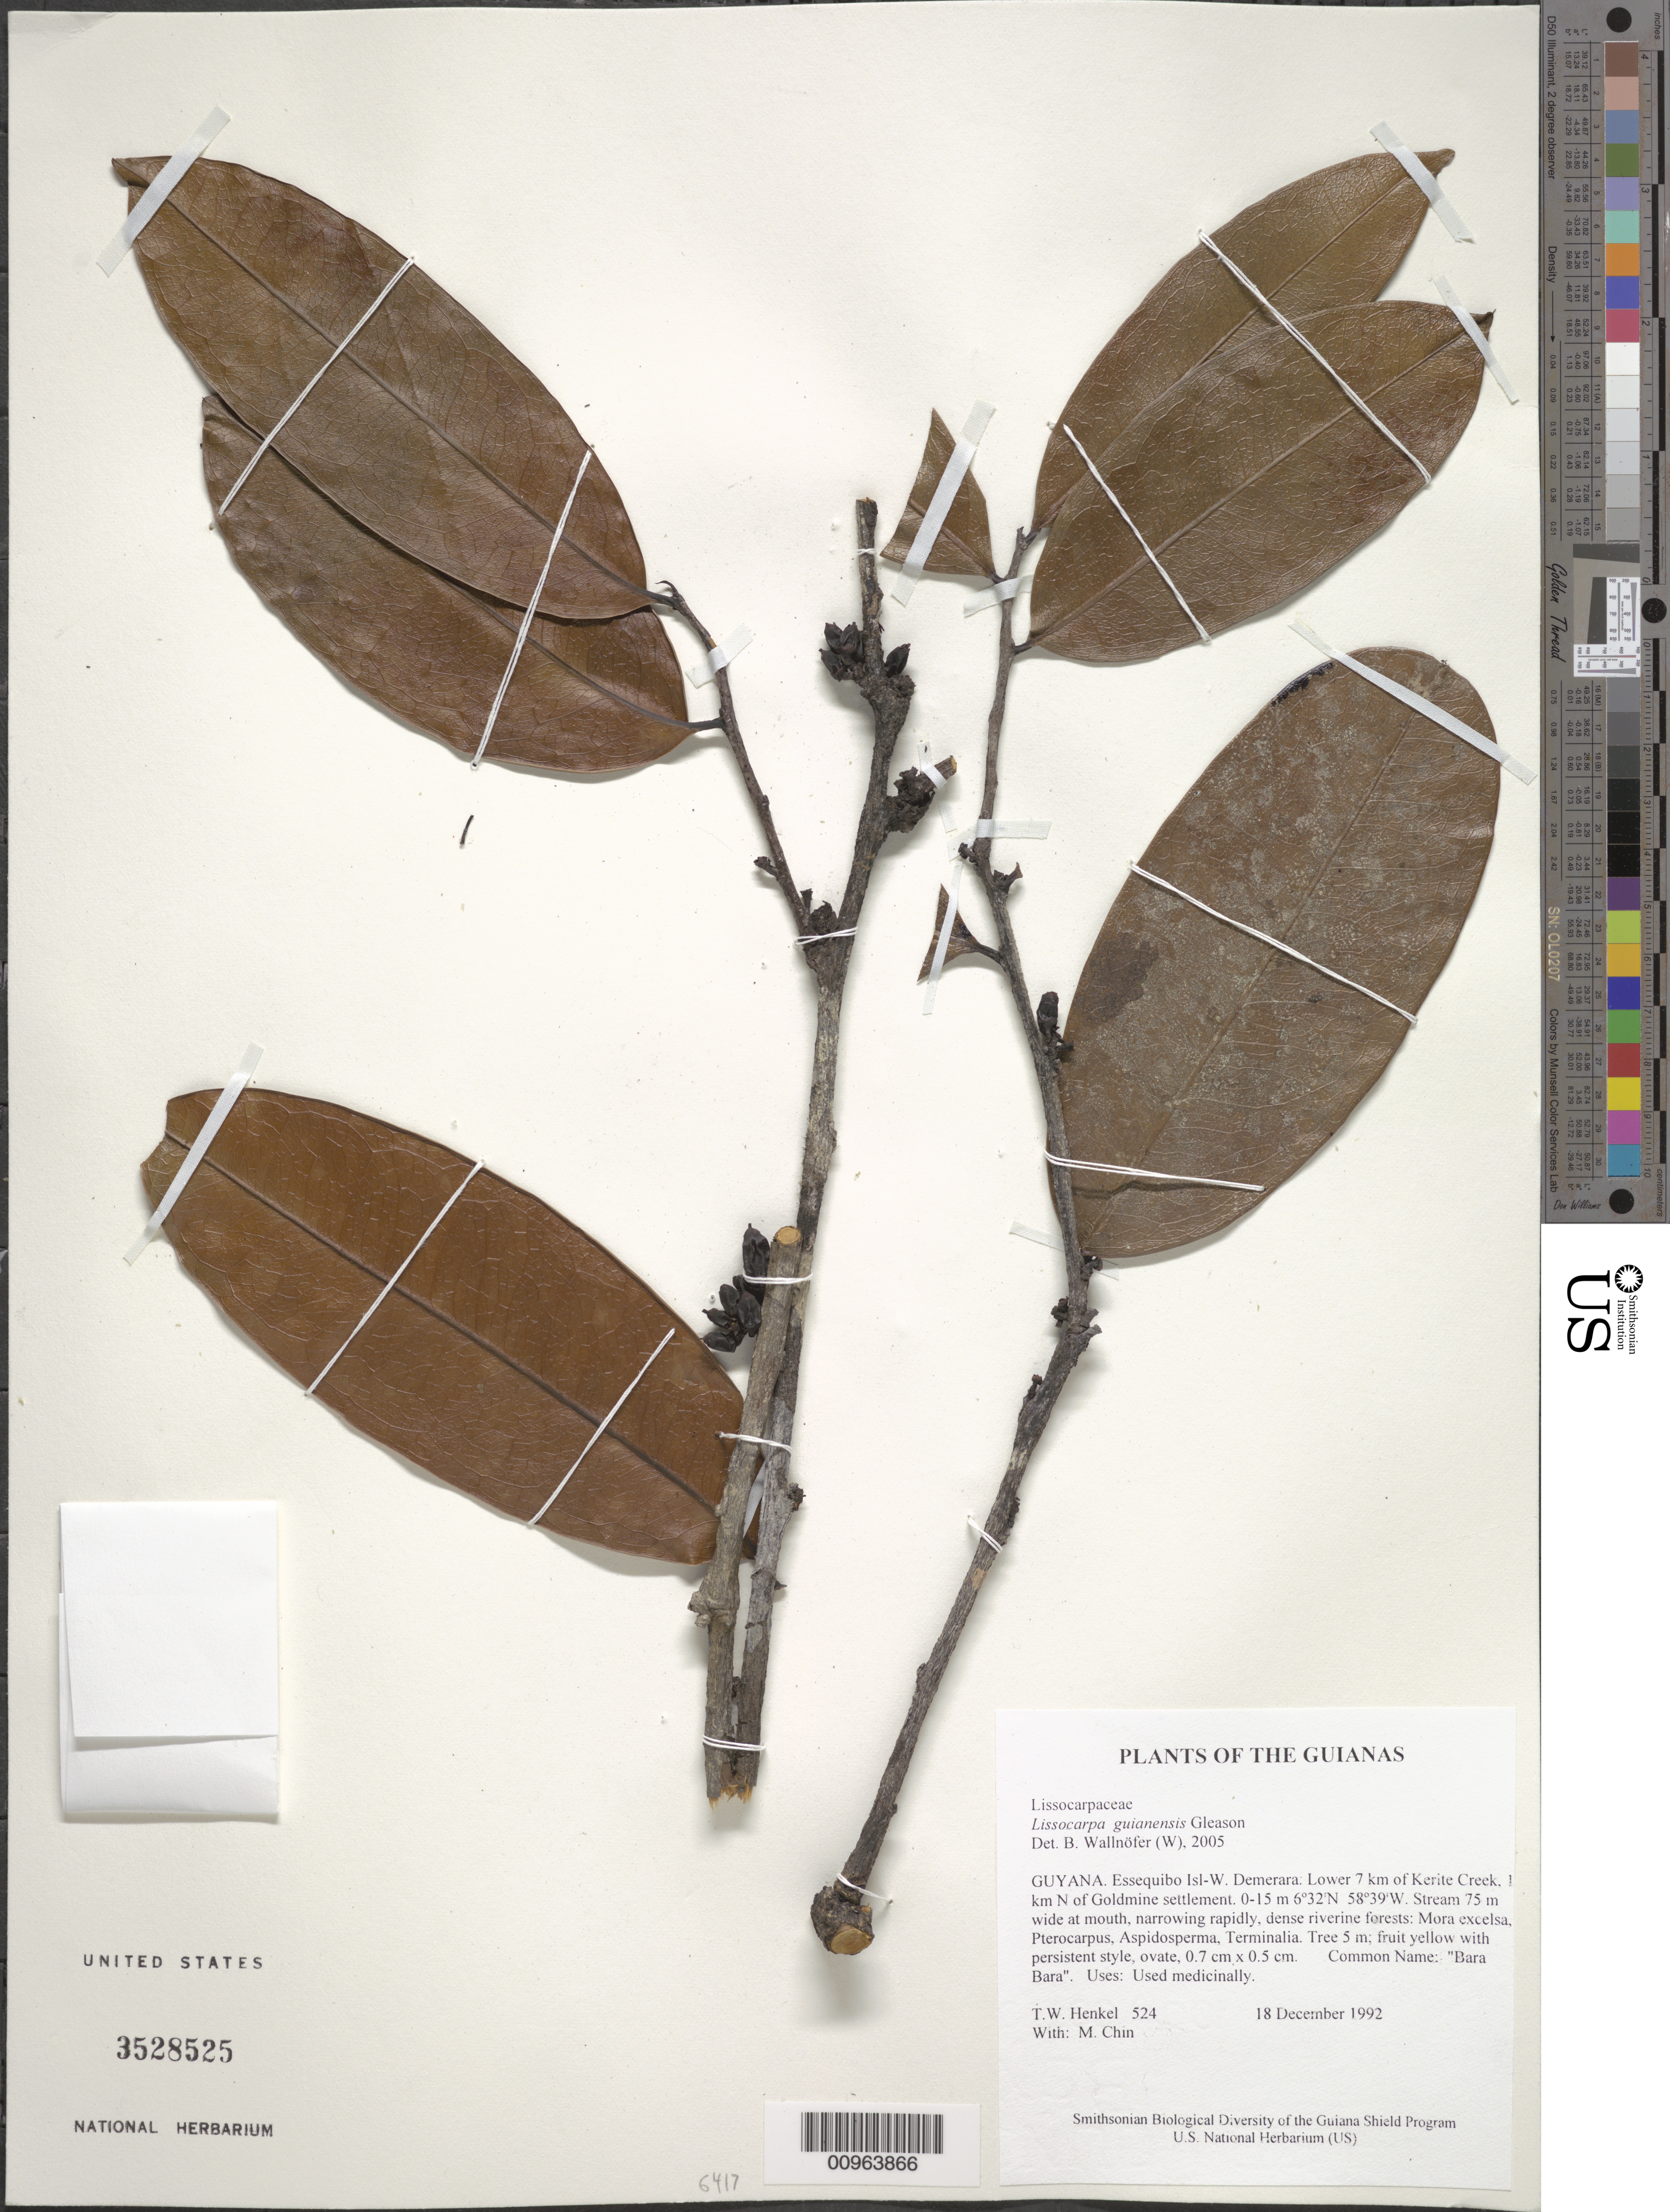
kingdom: Plantae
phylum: Tracheophyta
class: Magnoliopsida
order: Ericales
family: Ebenaceae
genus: Lissocarpa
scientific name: Lissocarpa guianensis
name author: Gleason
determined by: Wallnöfer, B.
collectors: T. Henkel & M. Chin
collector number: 524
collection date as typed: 18 December 1992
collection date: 1992-12-18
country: Guyana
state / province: Essequibo Isl-W. Demerara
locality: Lower 7 km of Kerite Creek, 1 km N of Goldmine settlement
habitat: Stream 75 m wide at mouth, narrowing rapidly, dense riverine forests: Mora excelsa, Pterocarpus, Aspidosperma, Terminalia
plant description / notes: Cited by B. Wallnöfer in Ann. Naturhist Mus. Wien, B 105: 540. 2004.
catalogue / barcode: US 3528525